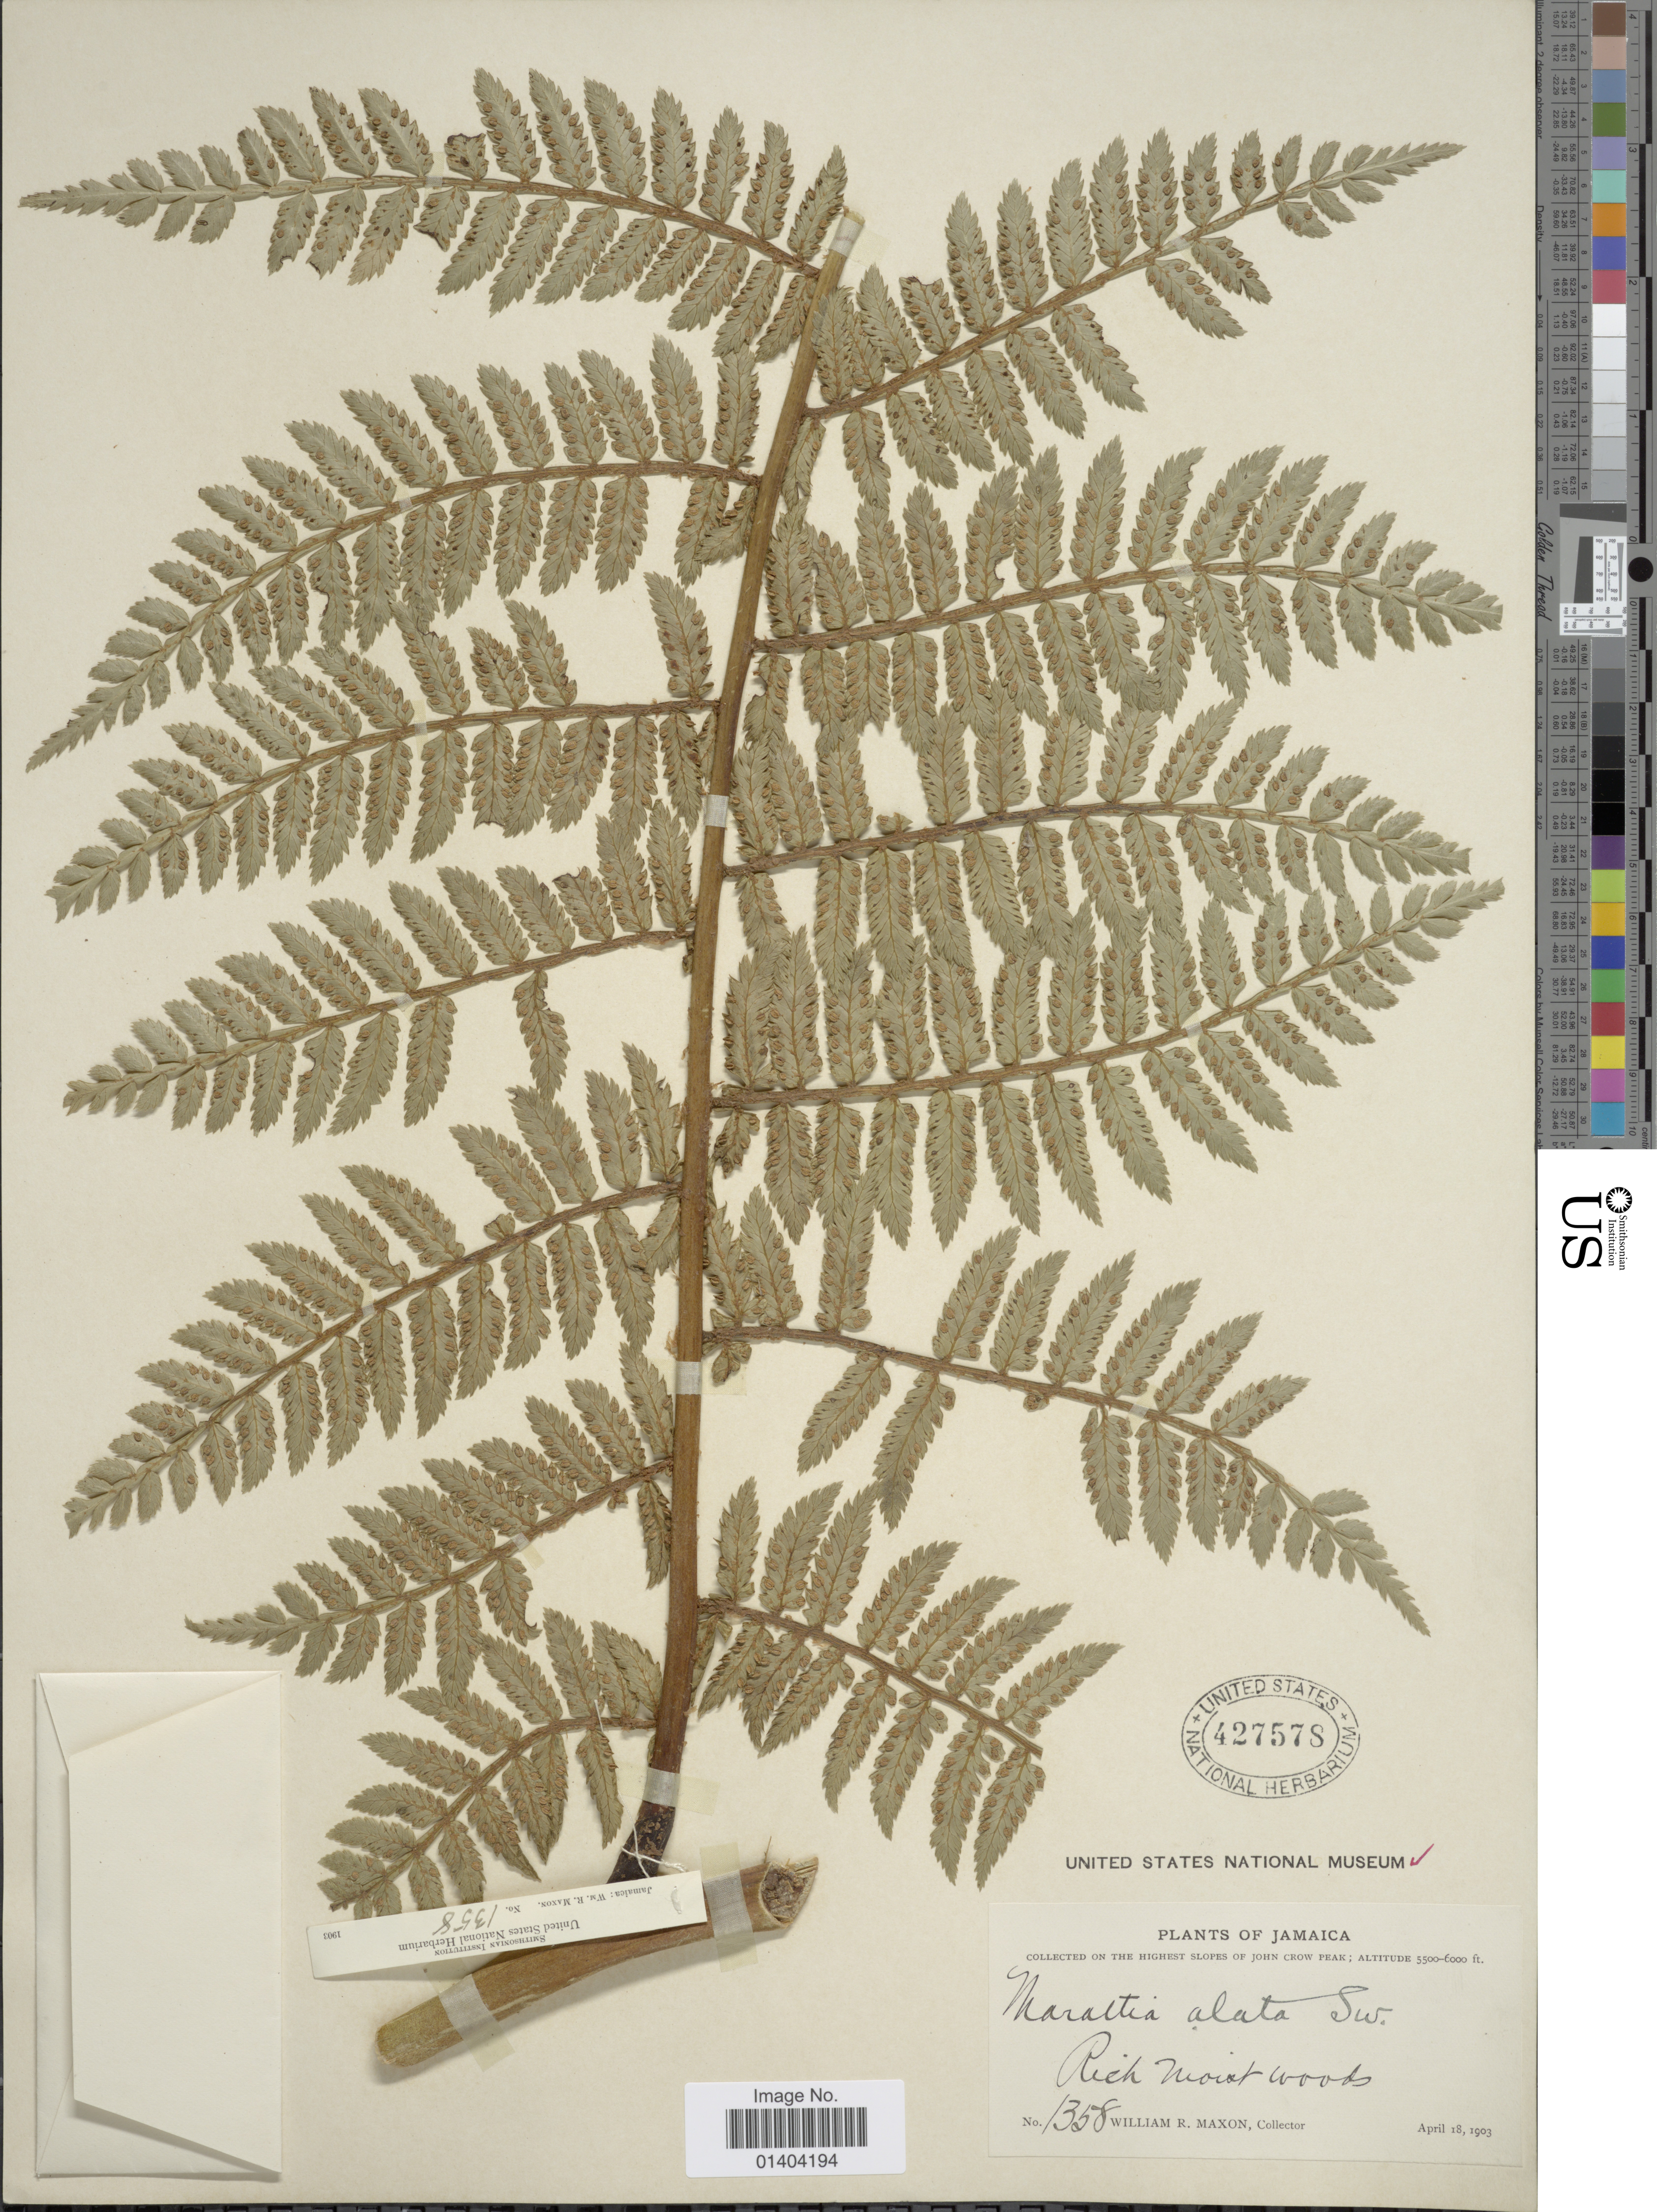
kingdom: Plantae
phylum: Tracheophyta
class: Polypodiopsida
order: Marattiales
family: Marattiaceae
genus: Marattia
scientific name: Marattia alata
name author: Sw.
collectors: W. R. Maxon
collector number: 1358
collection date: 1903-04-18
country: Jamaica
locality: The highest slopes of John Crow Peak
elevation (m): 1676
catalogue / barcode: US 427578